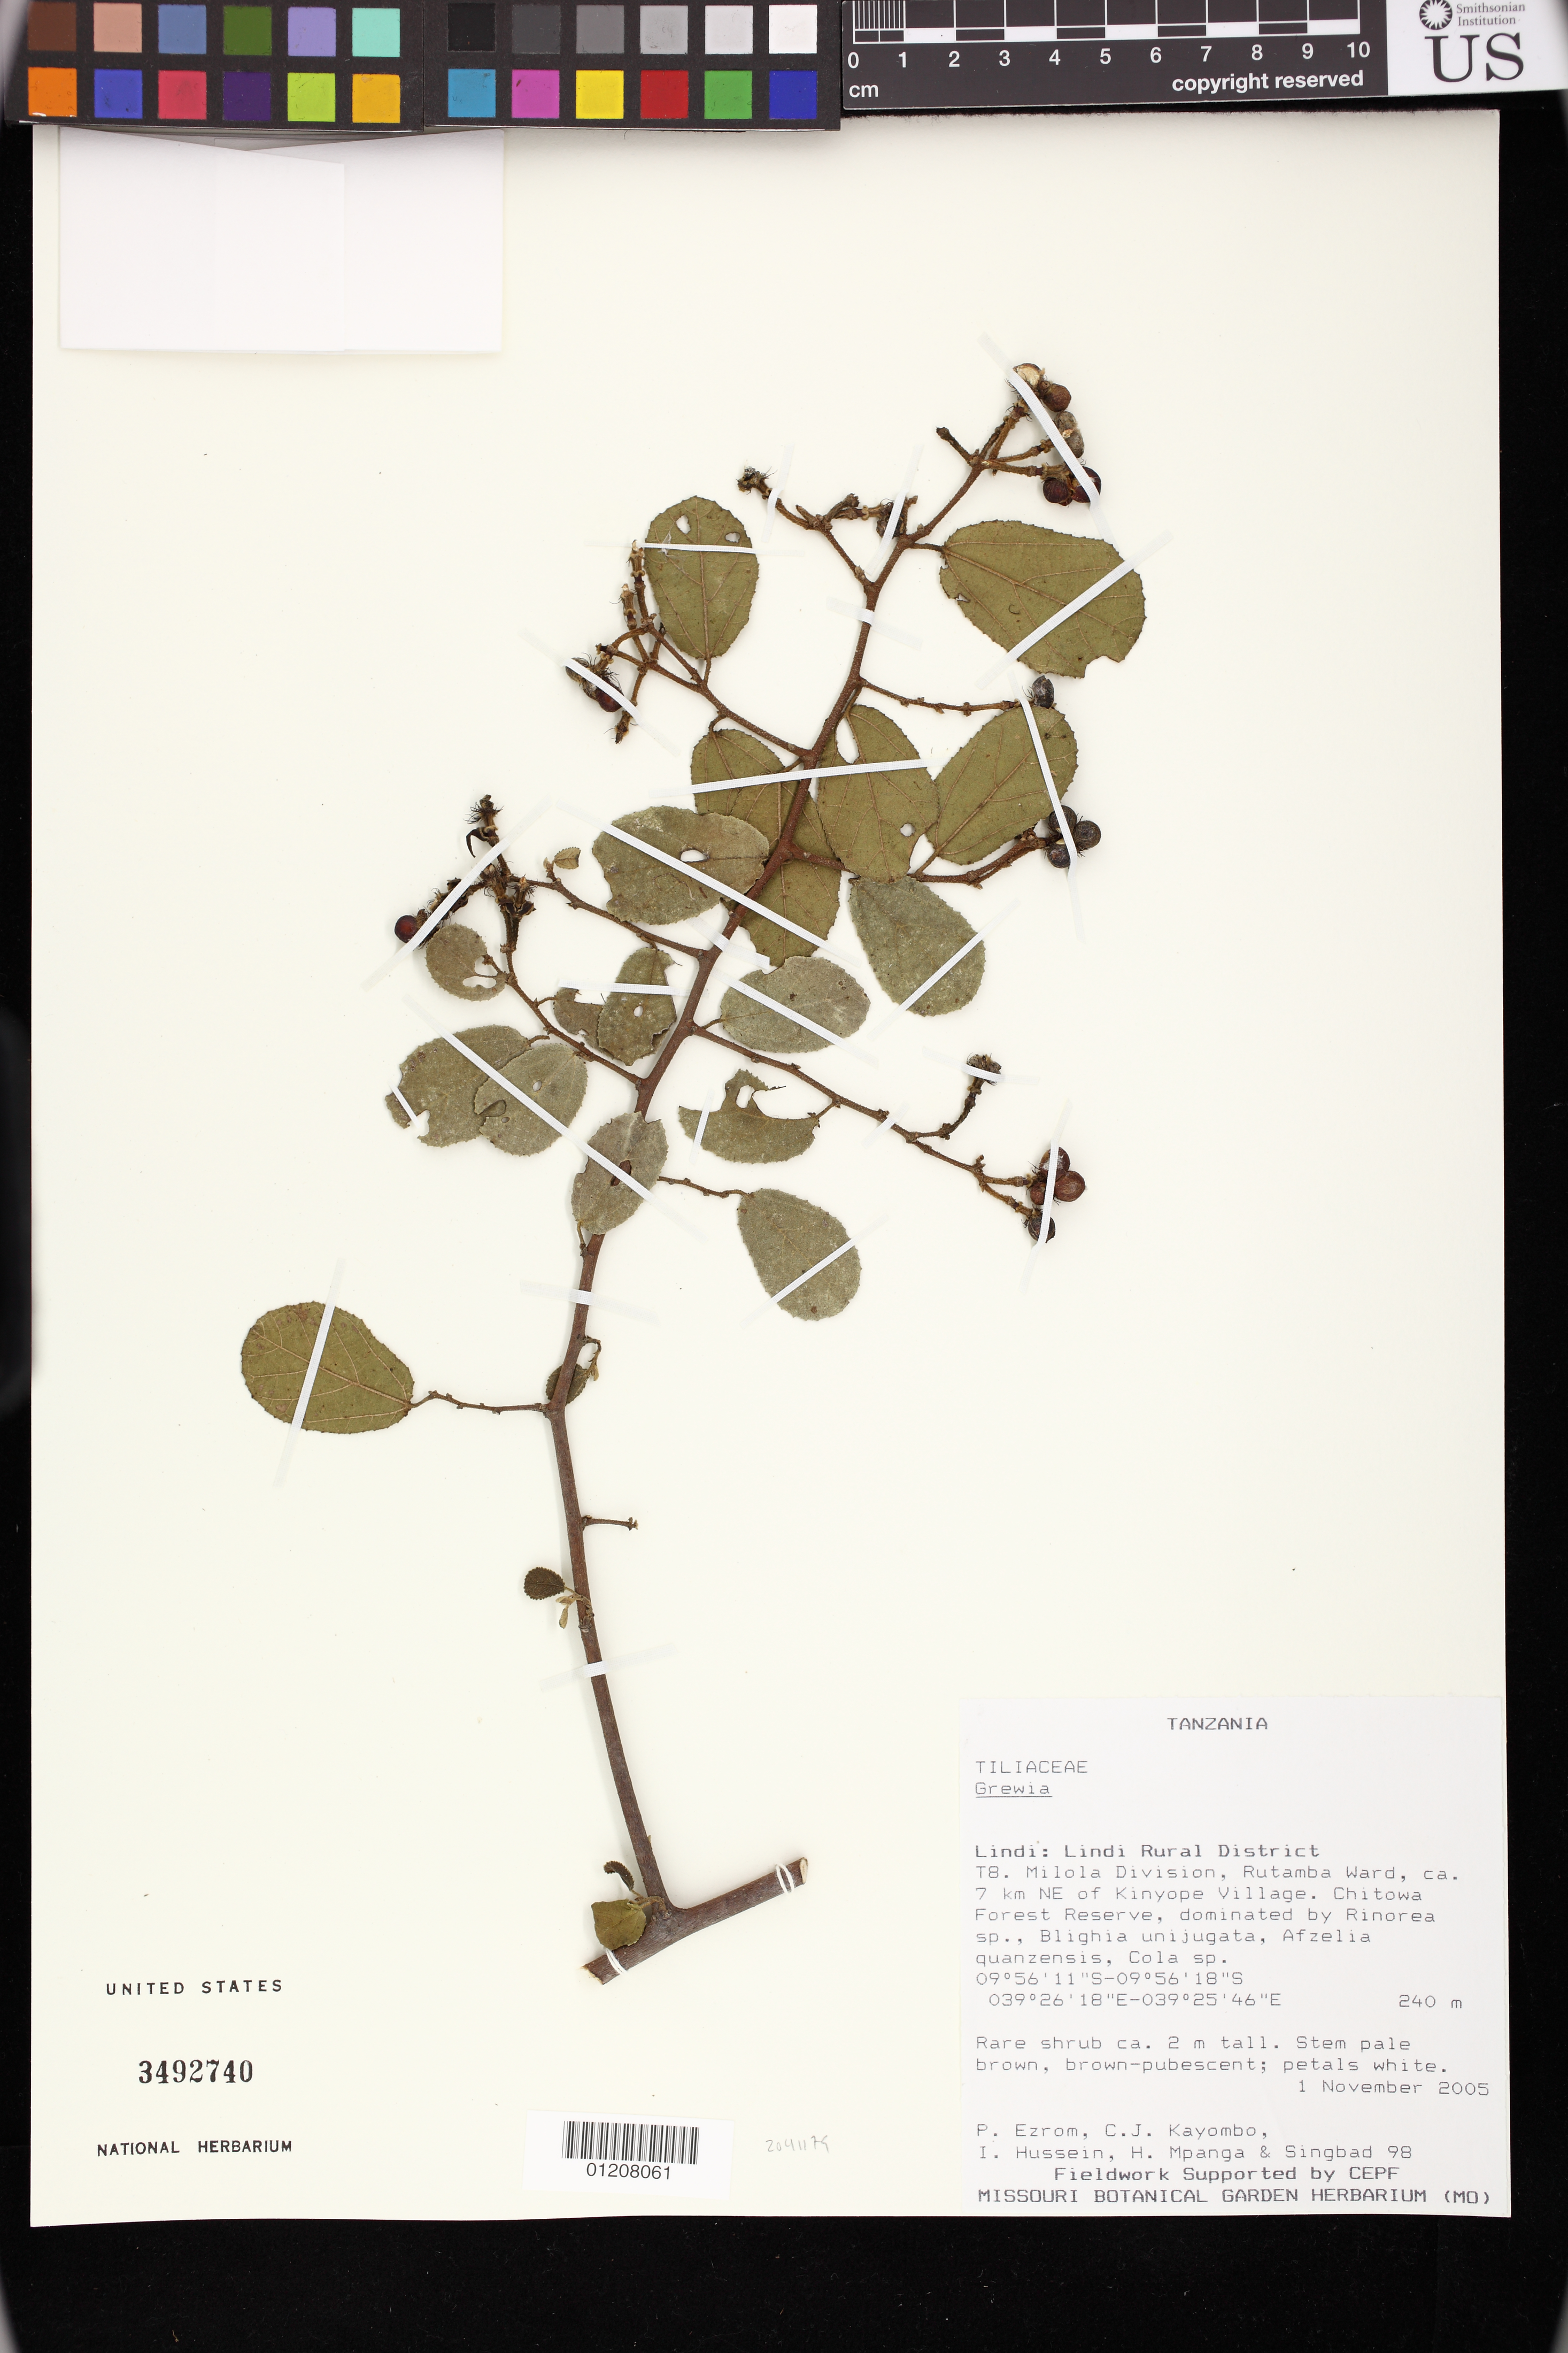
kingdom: Plantae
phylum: Tracheophyta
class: Magnoliopsida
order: Malvales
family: Malvaceae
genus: Grewia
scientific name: Grewia sp.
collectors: P. Ezrom, C. J. Kayombo, I. Hussein, H. Mpanga & -. Singbad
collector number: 98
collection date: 2005-11-01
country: Tanzania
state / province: Lindi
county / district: Lindi Rural District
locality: T8. Milola Division, Rutamba Ward, ca. 7km NW of Kinyope Village. Chitowa Forest Reserve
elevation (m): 240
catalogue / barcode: US 3492740